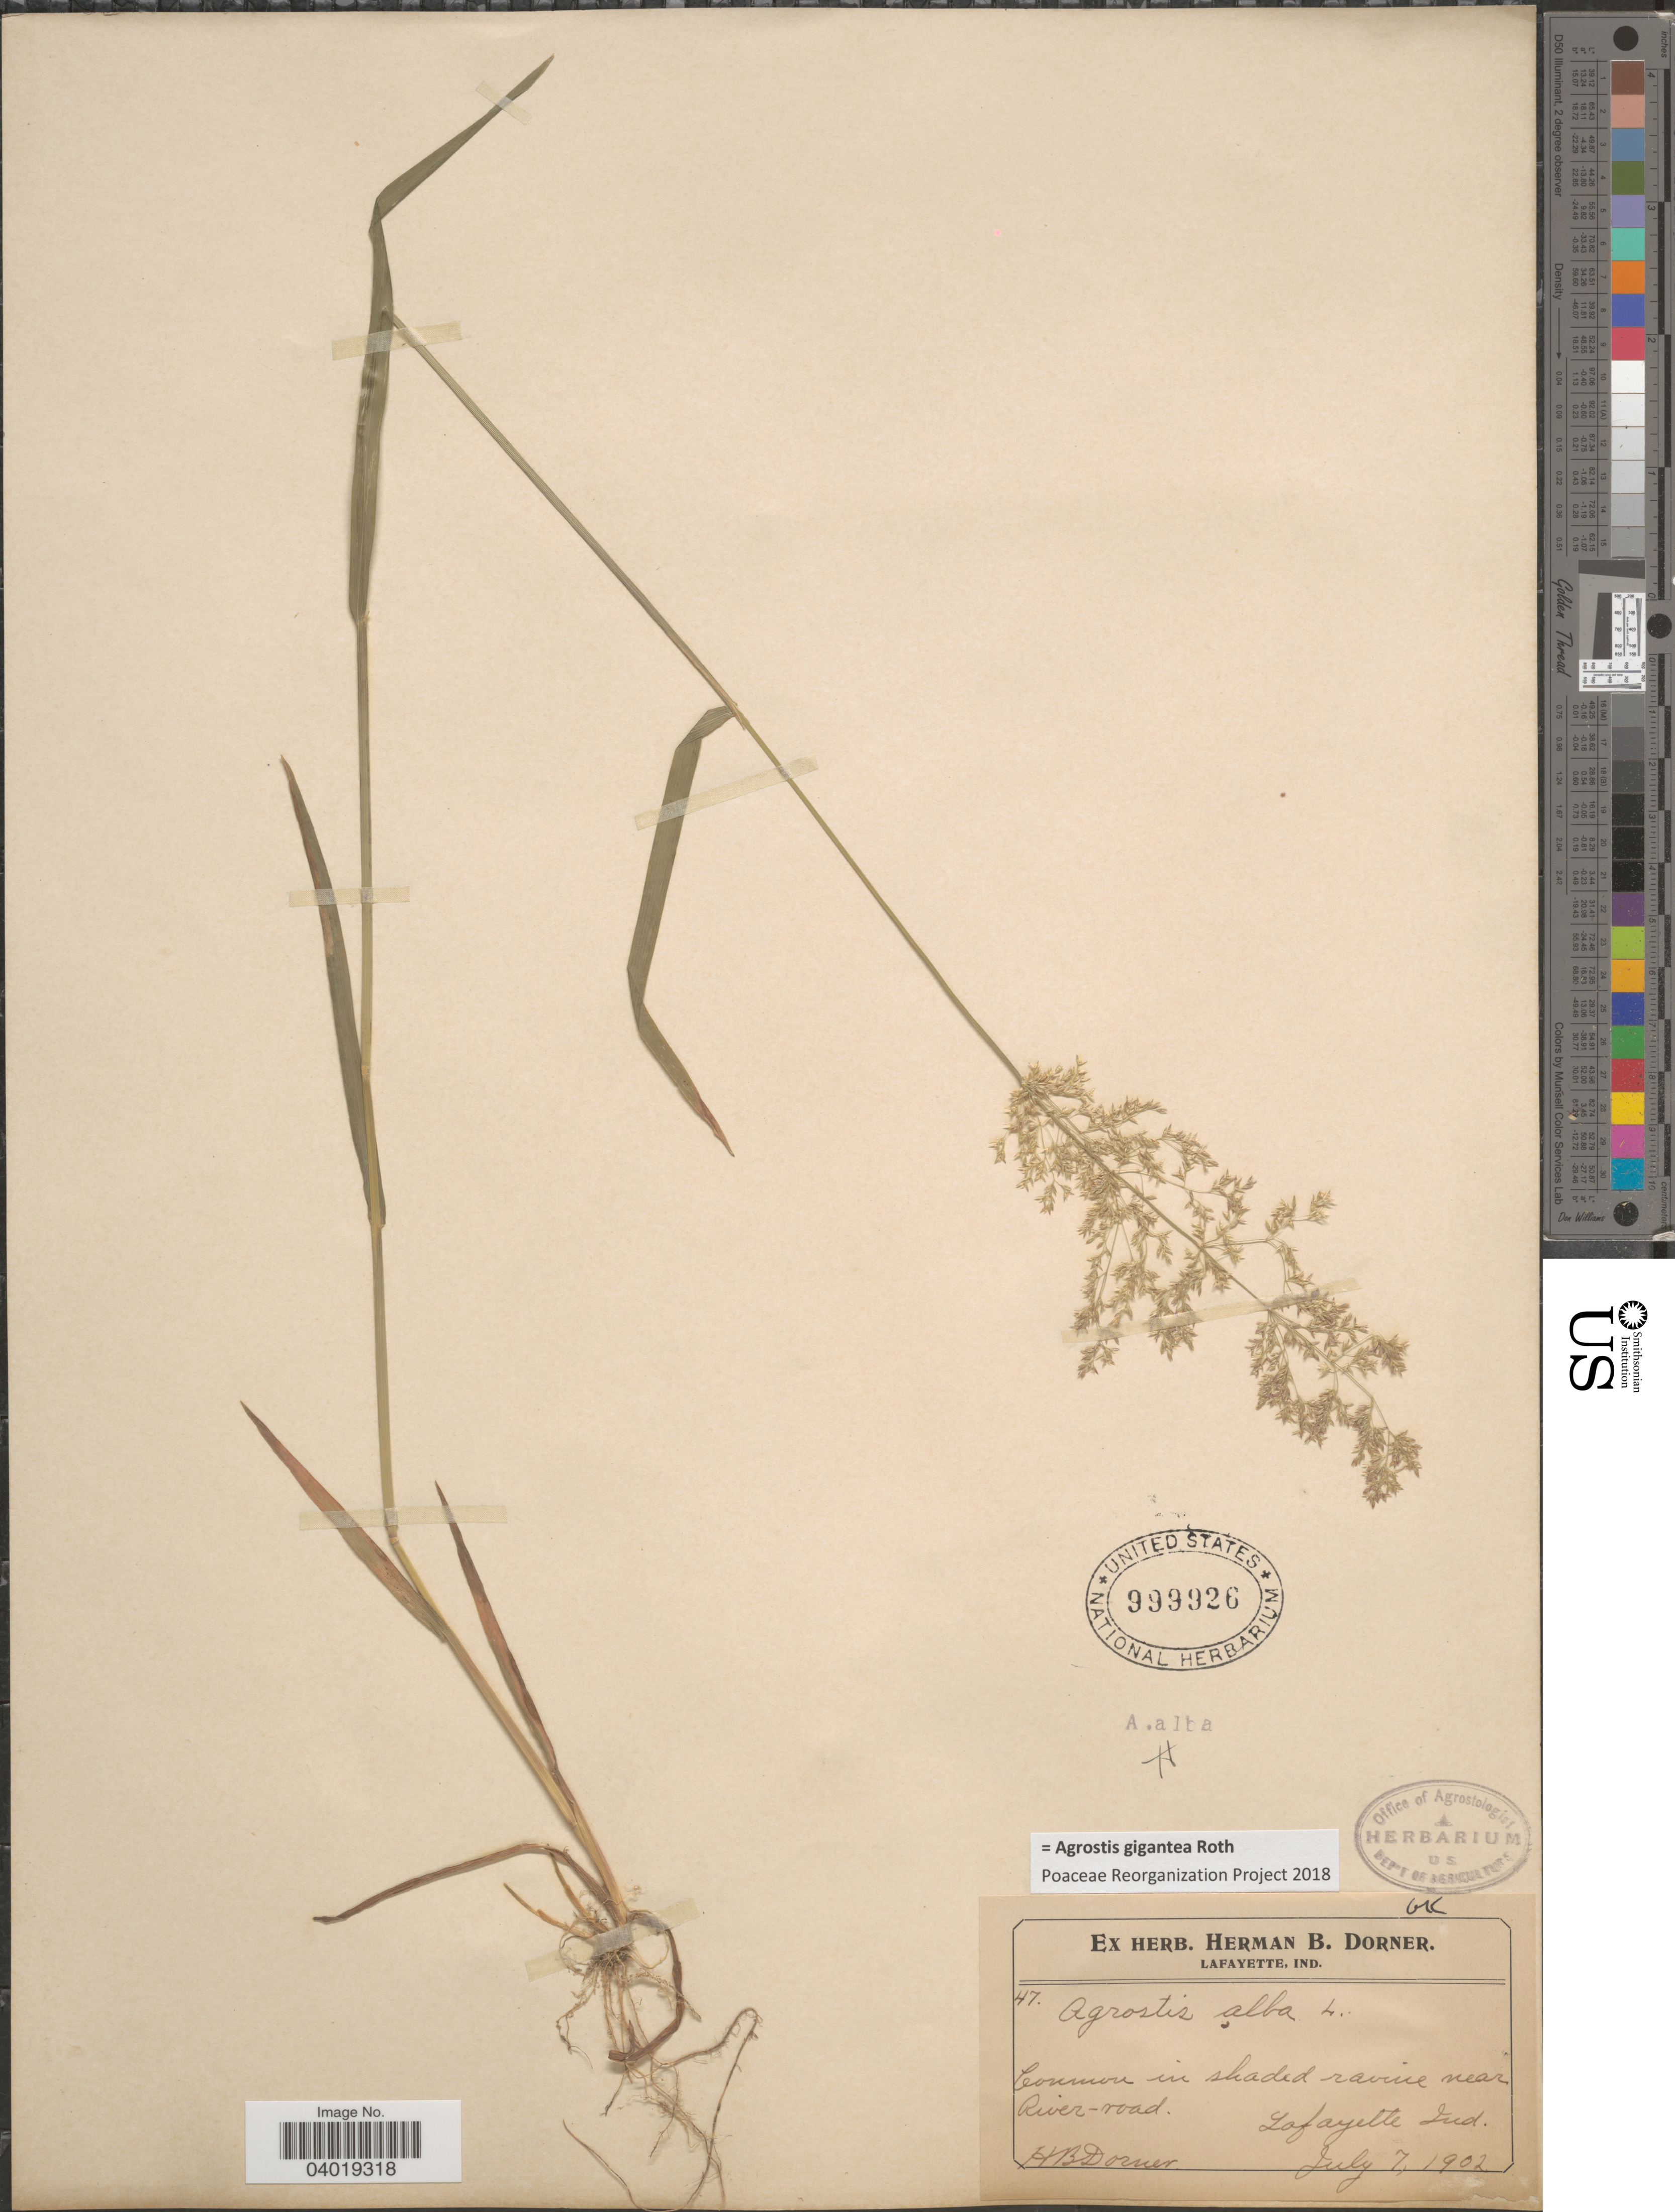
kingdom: Plantae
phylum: Tracheophyta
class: Liliopsida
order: Poales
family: Poaceae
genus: Agrostis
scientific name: Agrostis gigantea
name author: Roth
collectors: H. Dorner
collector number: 47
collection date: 1902-07-07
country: United States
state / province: Indiana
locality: Lafayette.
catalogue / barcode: US 999926